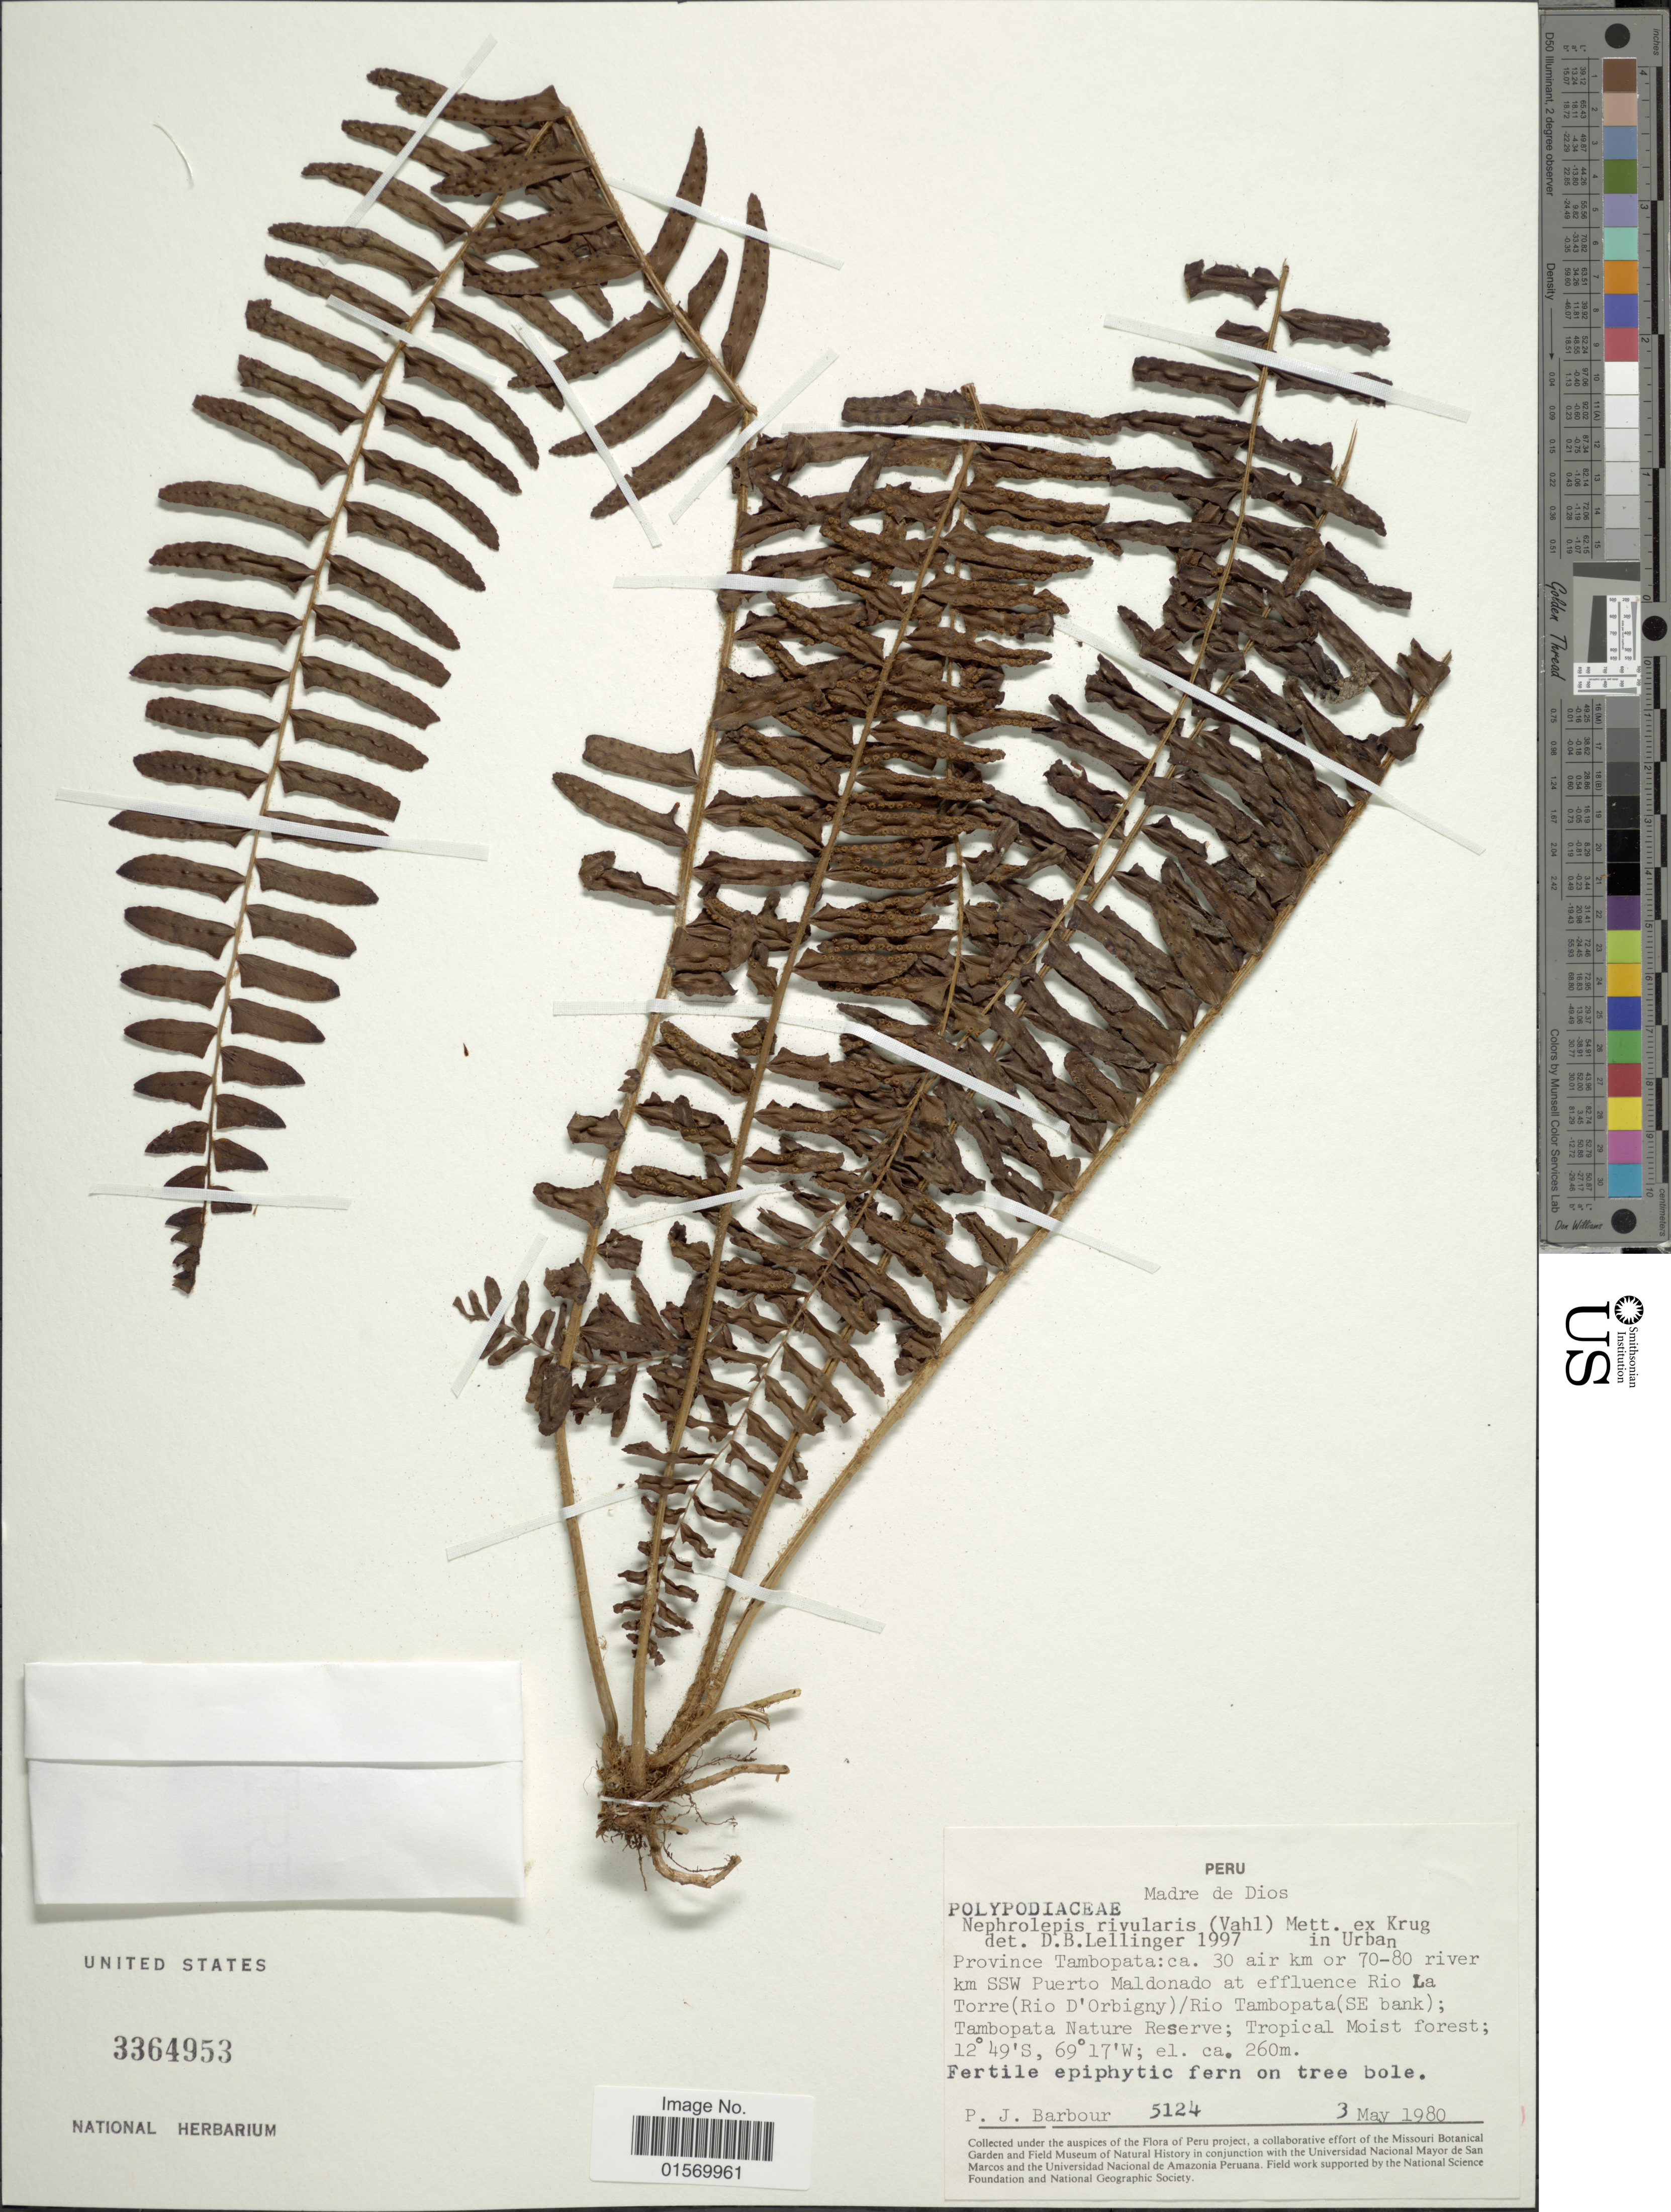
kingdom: Plantae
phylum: Tracheophyta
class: Polypodiopsida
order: Polypodiales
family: Nephrolepidaceae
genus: Nephrolepis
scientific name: Nephrolepis rivularis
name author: (Vahl) Mett. ex Krug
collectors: P. Barbour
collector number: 5124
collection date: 1980-03-03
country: Peru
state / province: Madre de Dios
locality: Province Tambopata: ca. 30 air km or 70-80 river km SSW Puerto Maldonado at effluence Rio La Torre (Rio D' Orbigany)/ Rio Tambopata (SE bank); Tambopata Nature Reserve; Tropical Moist forest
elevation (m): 260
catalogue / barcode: US 3364953